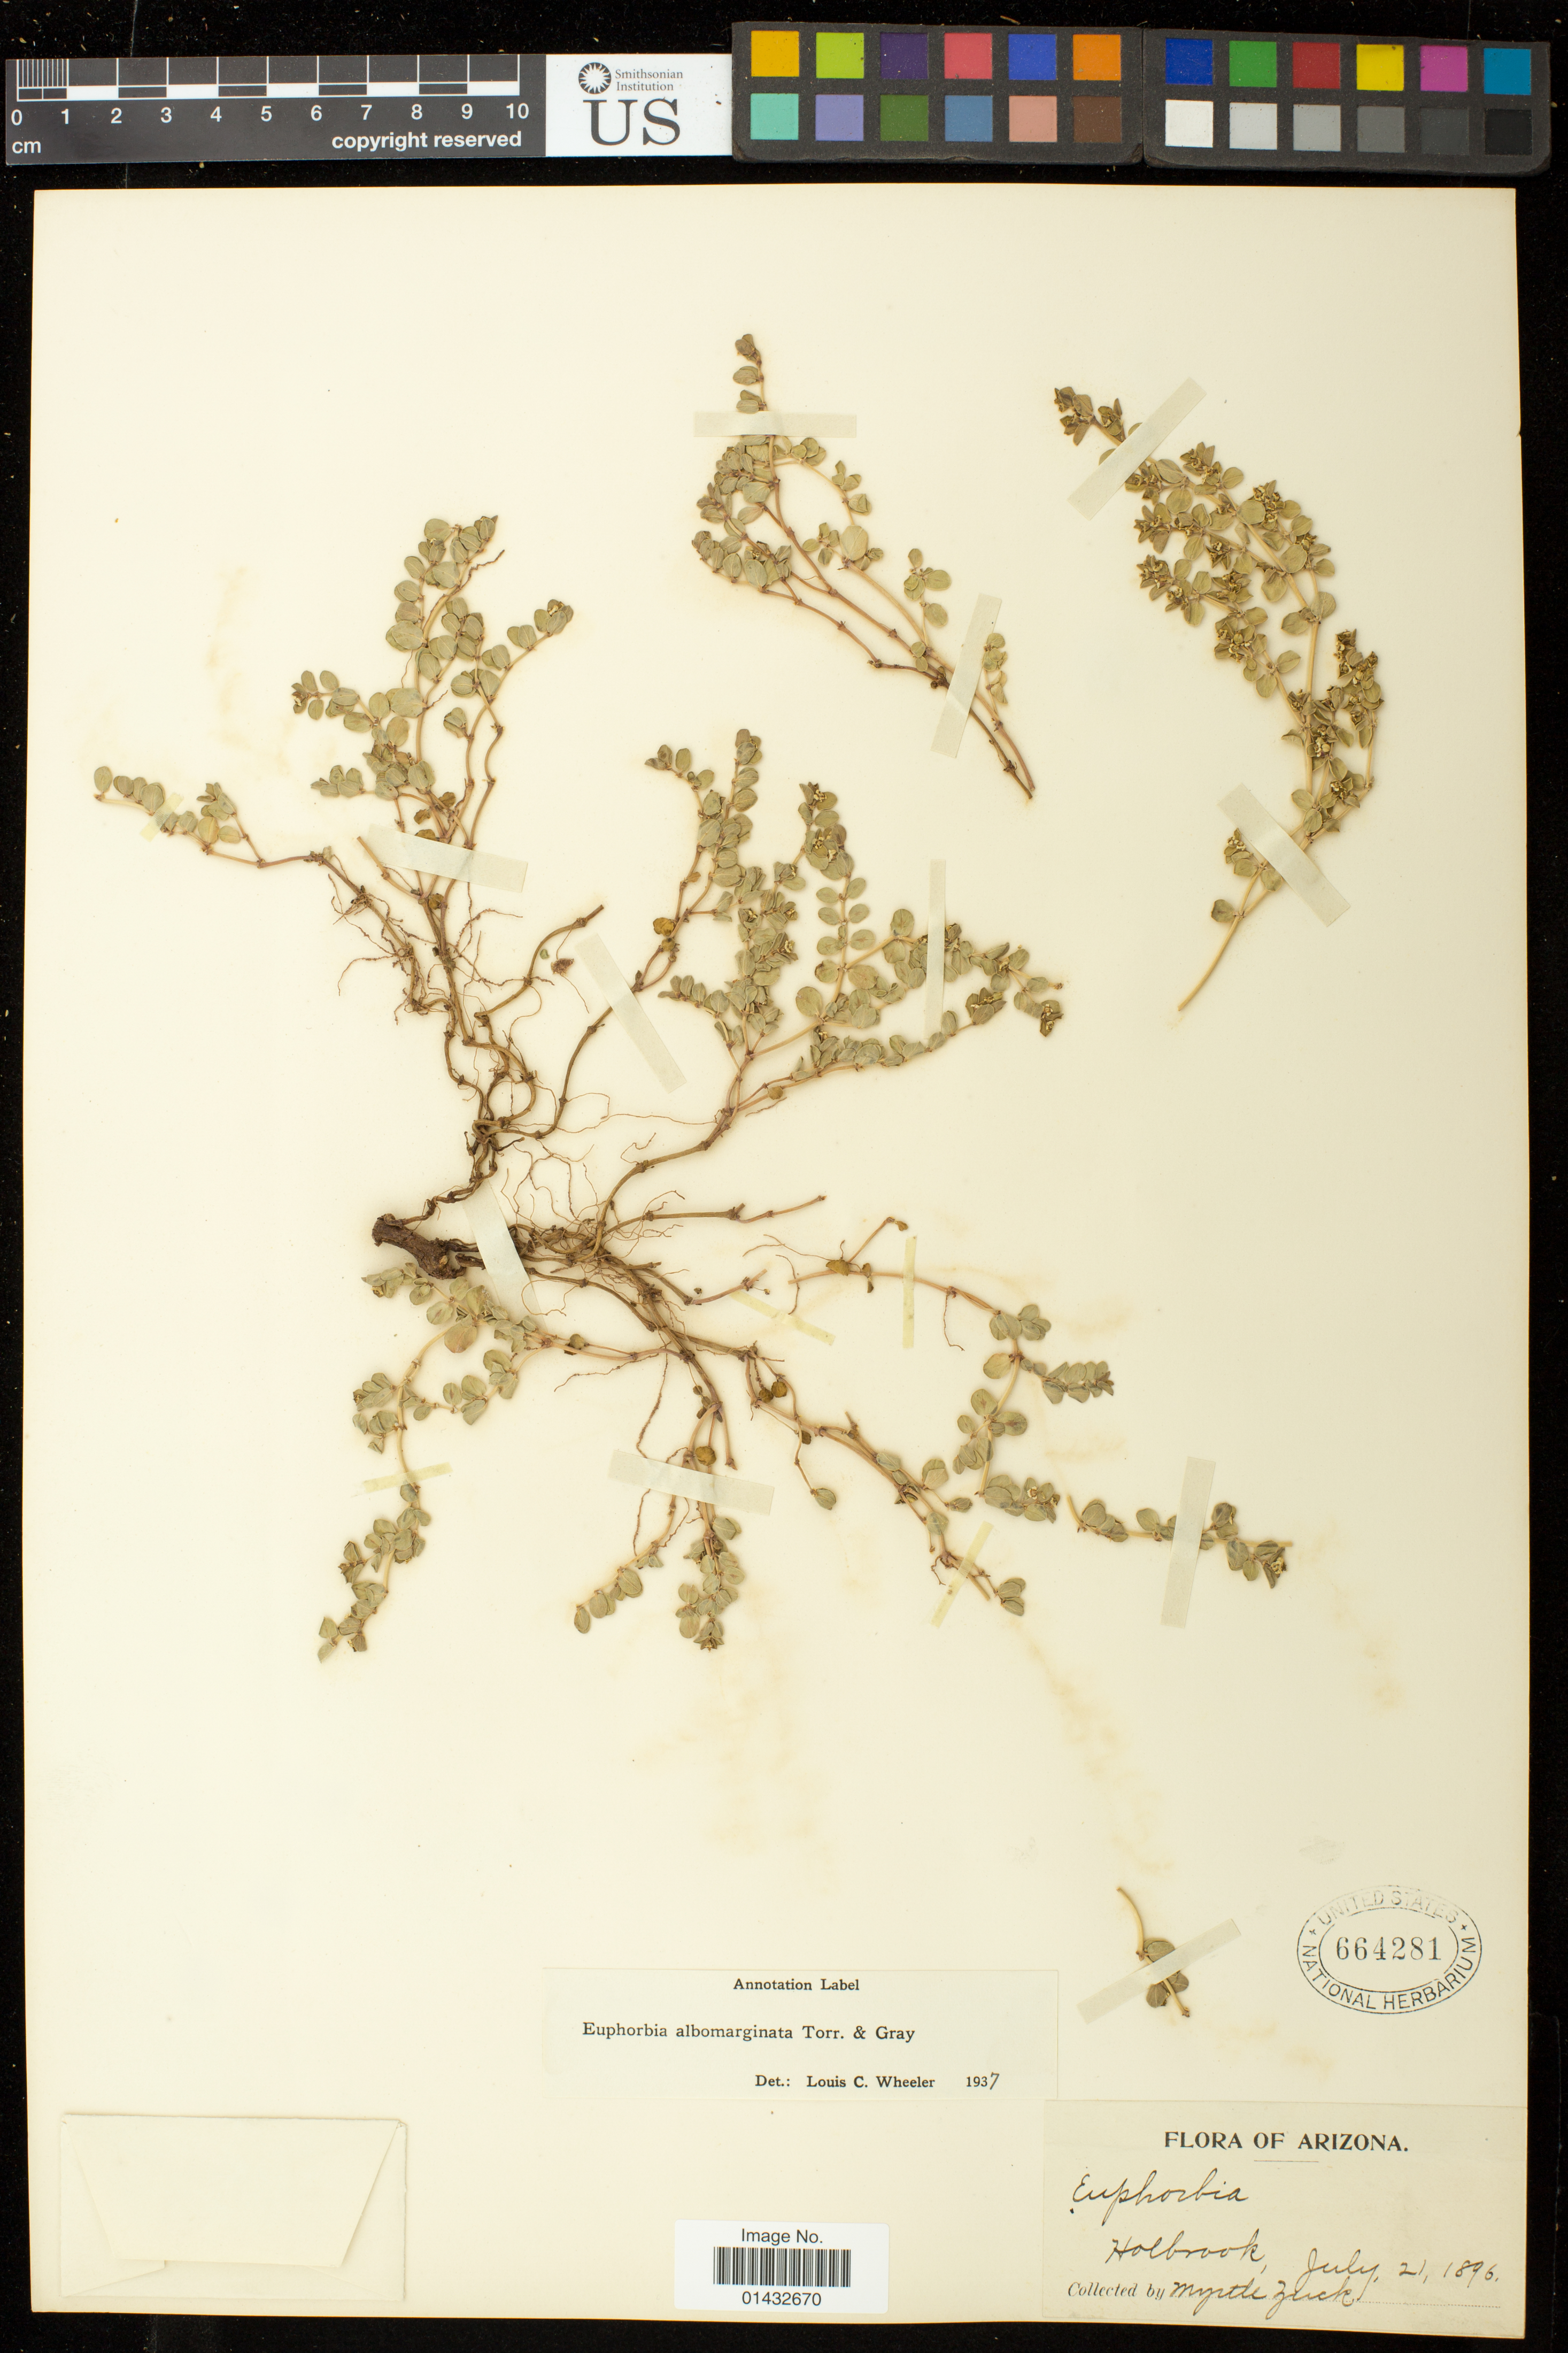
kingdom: Plantae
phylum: Tracheophyta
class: Magnoliopsida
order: Malpighiales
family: Euphorbiaceae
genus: Euphorbia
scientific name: Euphorbia albomarginata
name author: Torr. & A. Gray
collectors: M. Zuck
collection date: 1896-07-21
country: United States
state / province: Arizona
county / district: Navajo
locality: Holbrook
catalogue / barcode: US 664281